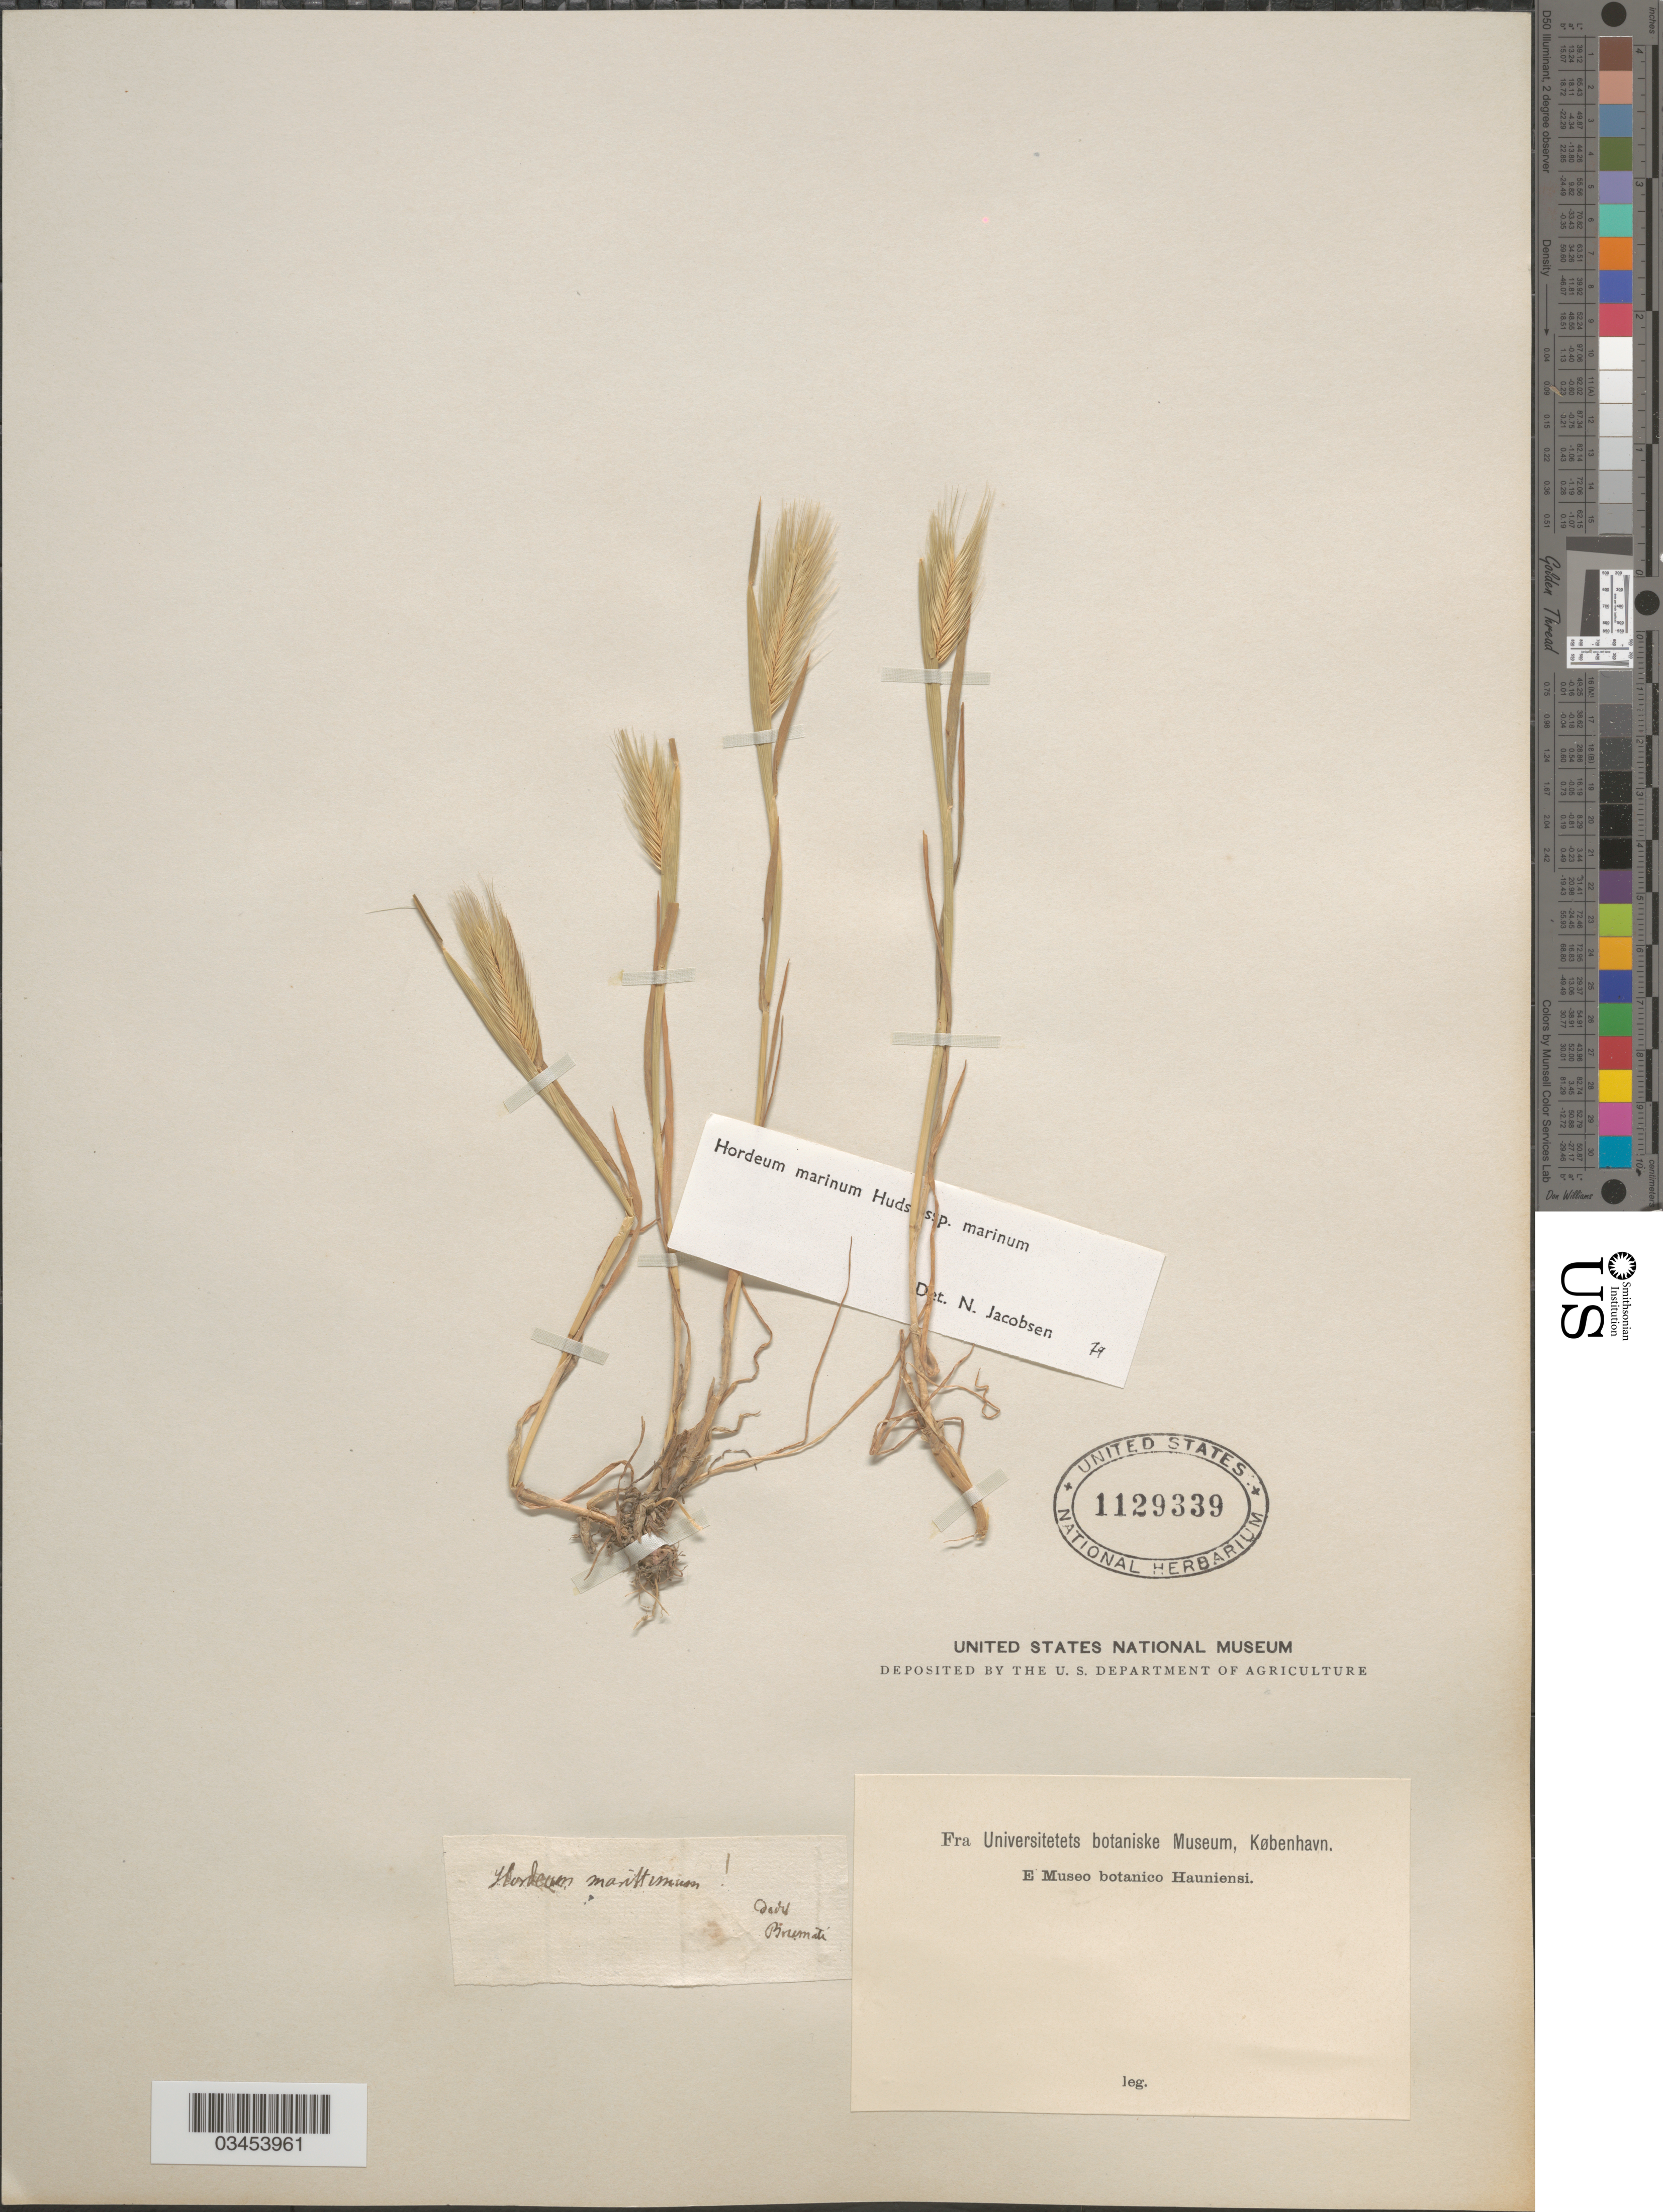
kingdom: Plantae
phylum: Tracheophyta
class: Liliopsida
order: Poales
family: Poaceae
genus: Hordeum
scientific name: Hordeum marinum subsp. marinum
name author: Huds.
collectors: Brumati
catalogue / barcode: US 1129339